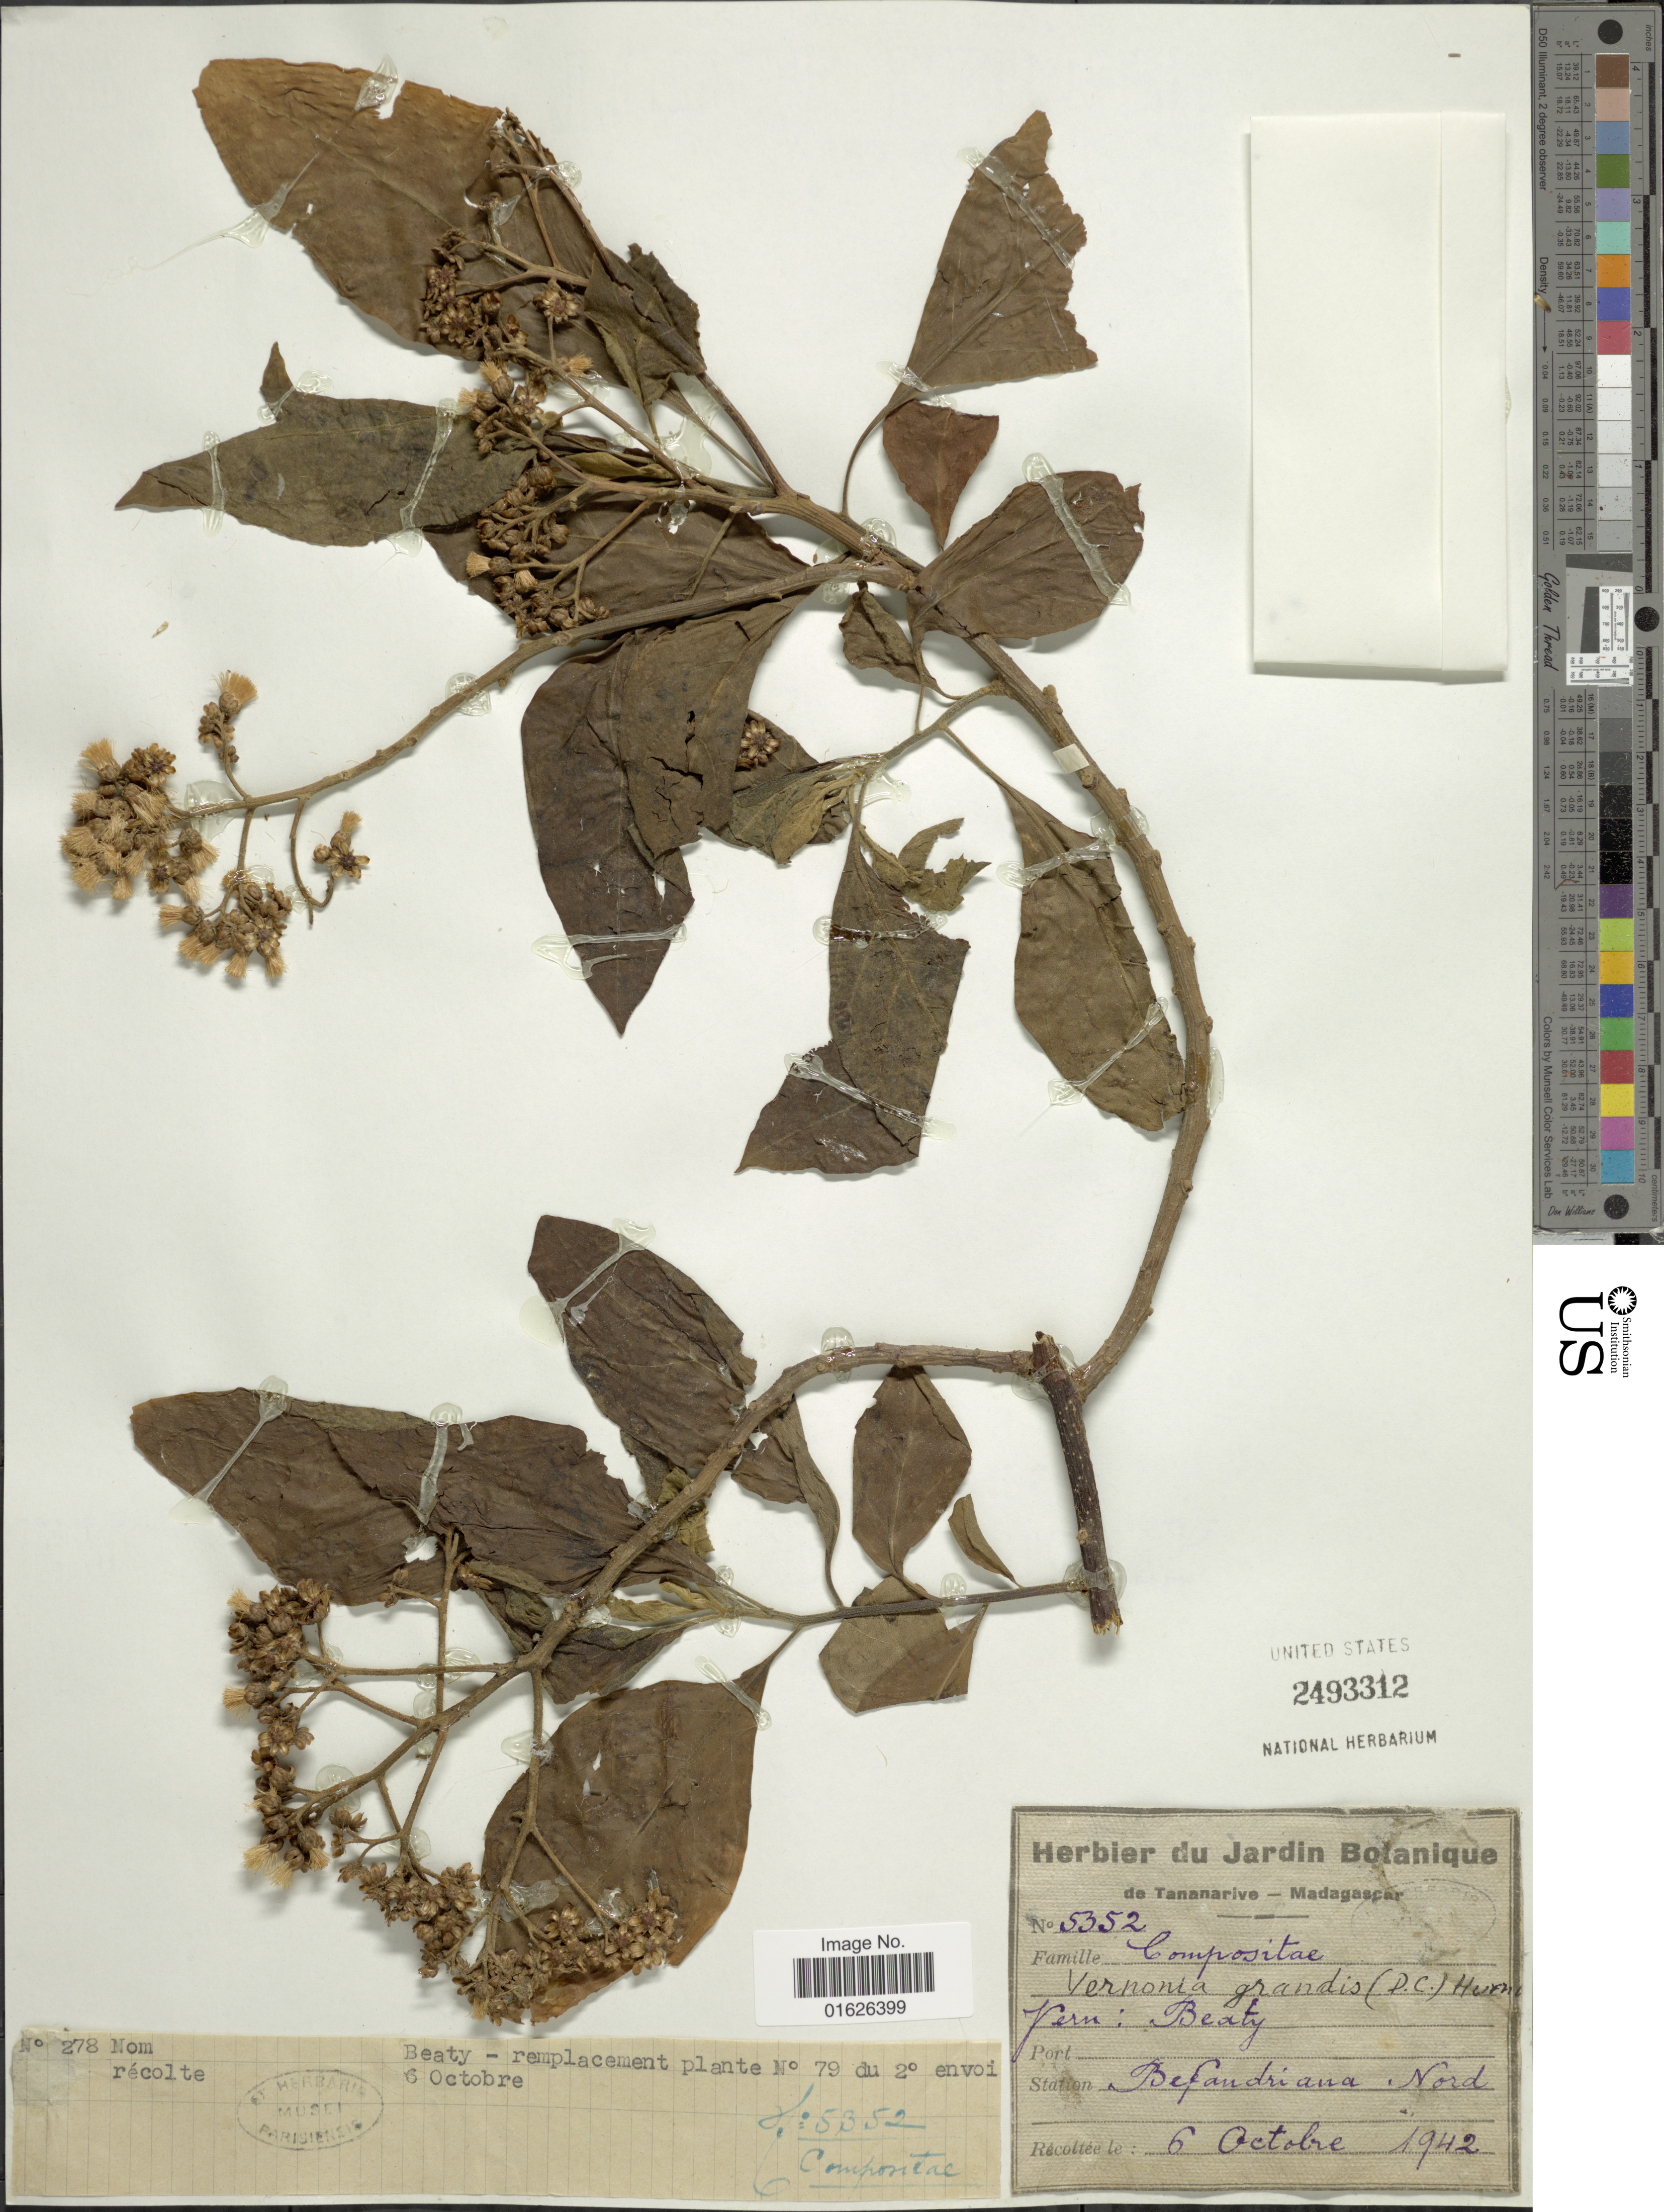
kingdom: Plantae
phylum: Tracheophyta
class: Magnoliopsida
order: Asterales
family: Asteraceae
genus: Gymnanthemum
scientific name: Gymnanthemum coloratum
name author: (Willd.) H. Rob. & B. Kahn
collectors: Jardin Botanique de Tananarive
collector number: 5352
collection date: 1942-10-06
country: Madagascar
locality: Befandriana, Nord.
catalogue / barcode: US 2493312